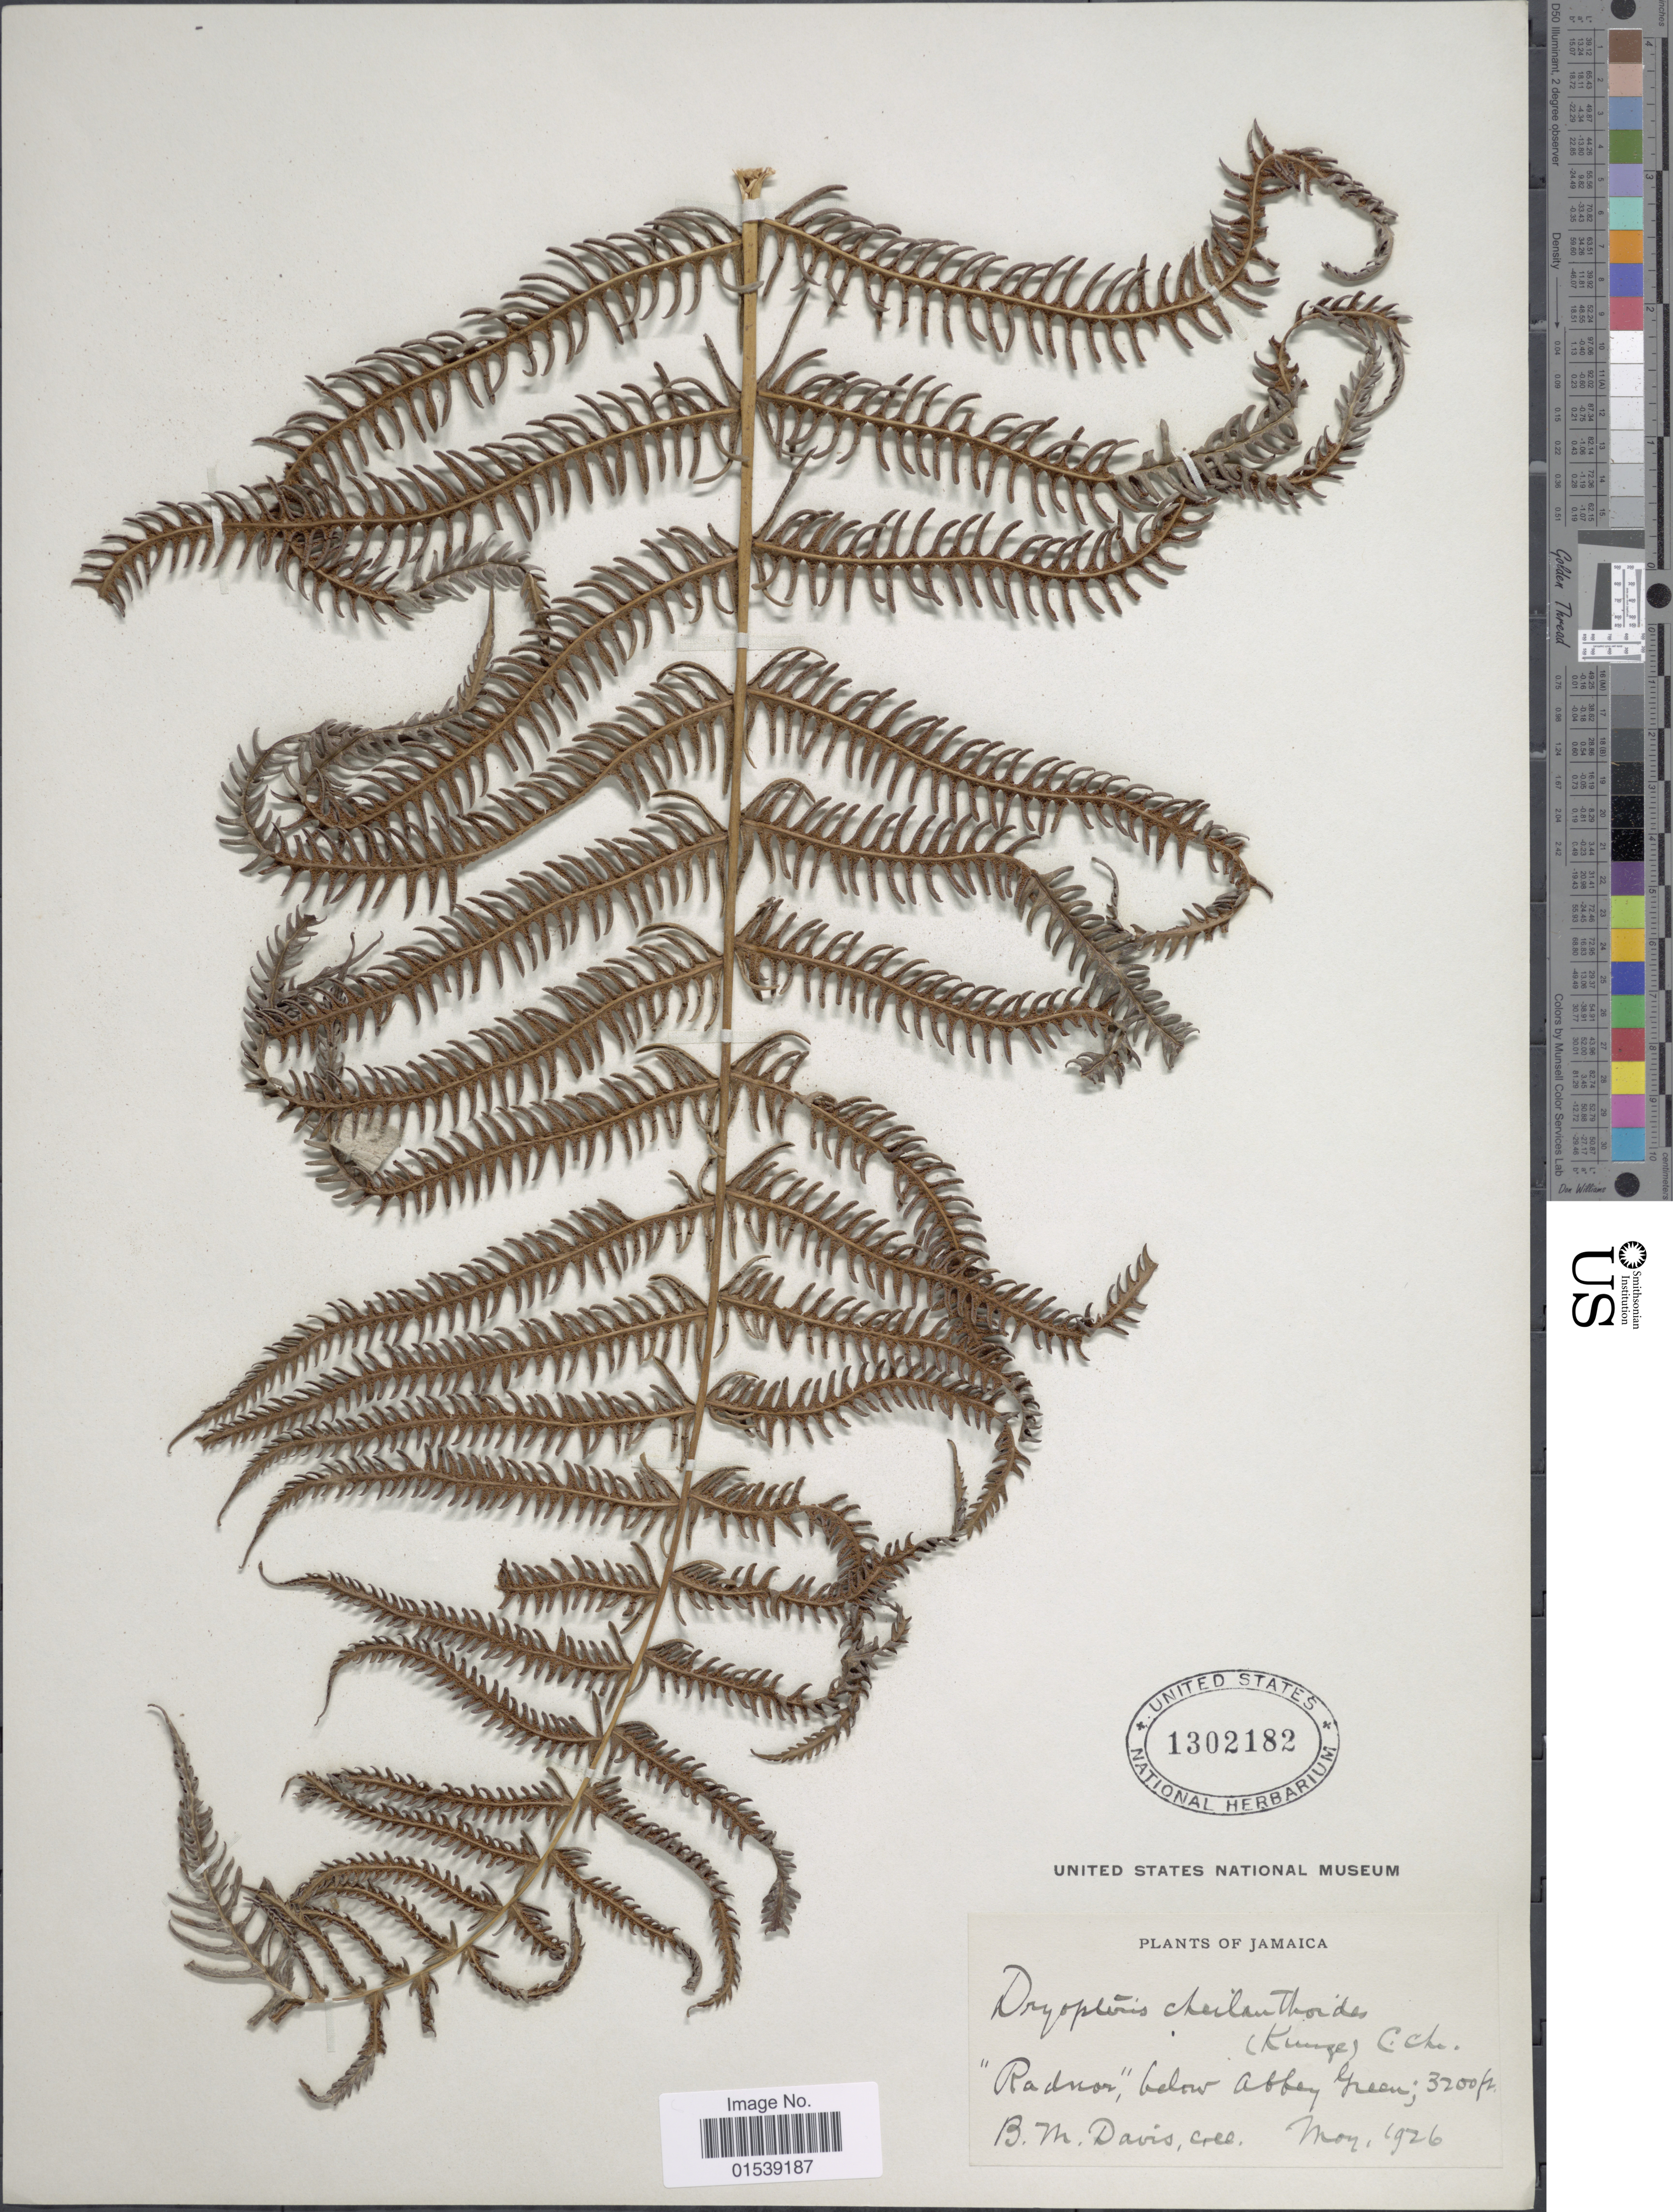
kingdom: Plantae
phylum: Tracheophyta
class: Polypodiopsida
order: Polypodiales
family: Thelypteridaceae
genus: Amauropelta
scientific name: Amauropelta cheilanthoides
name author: (Kunze) Á. Löve & D. Löve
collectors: B. Davis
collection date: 1926-05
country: Jamaica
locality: Radnor, below Abbey Green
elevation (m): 975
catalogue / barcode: US 1302182